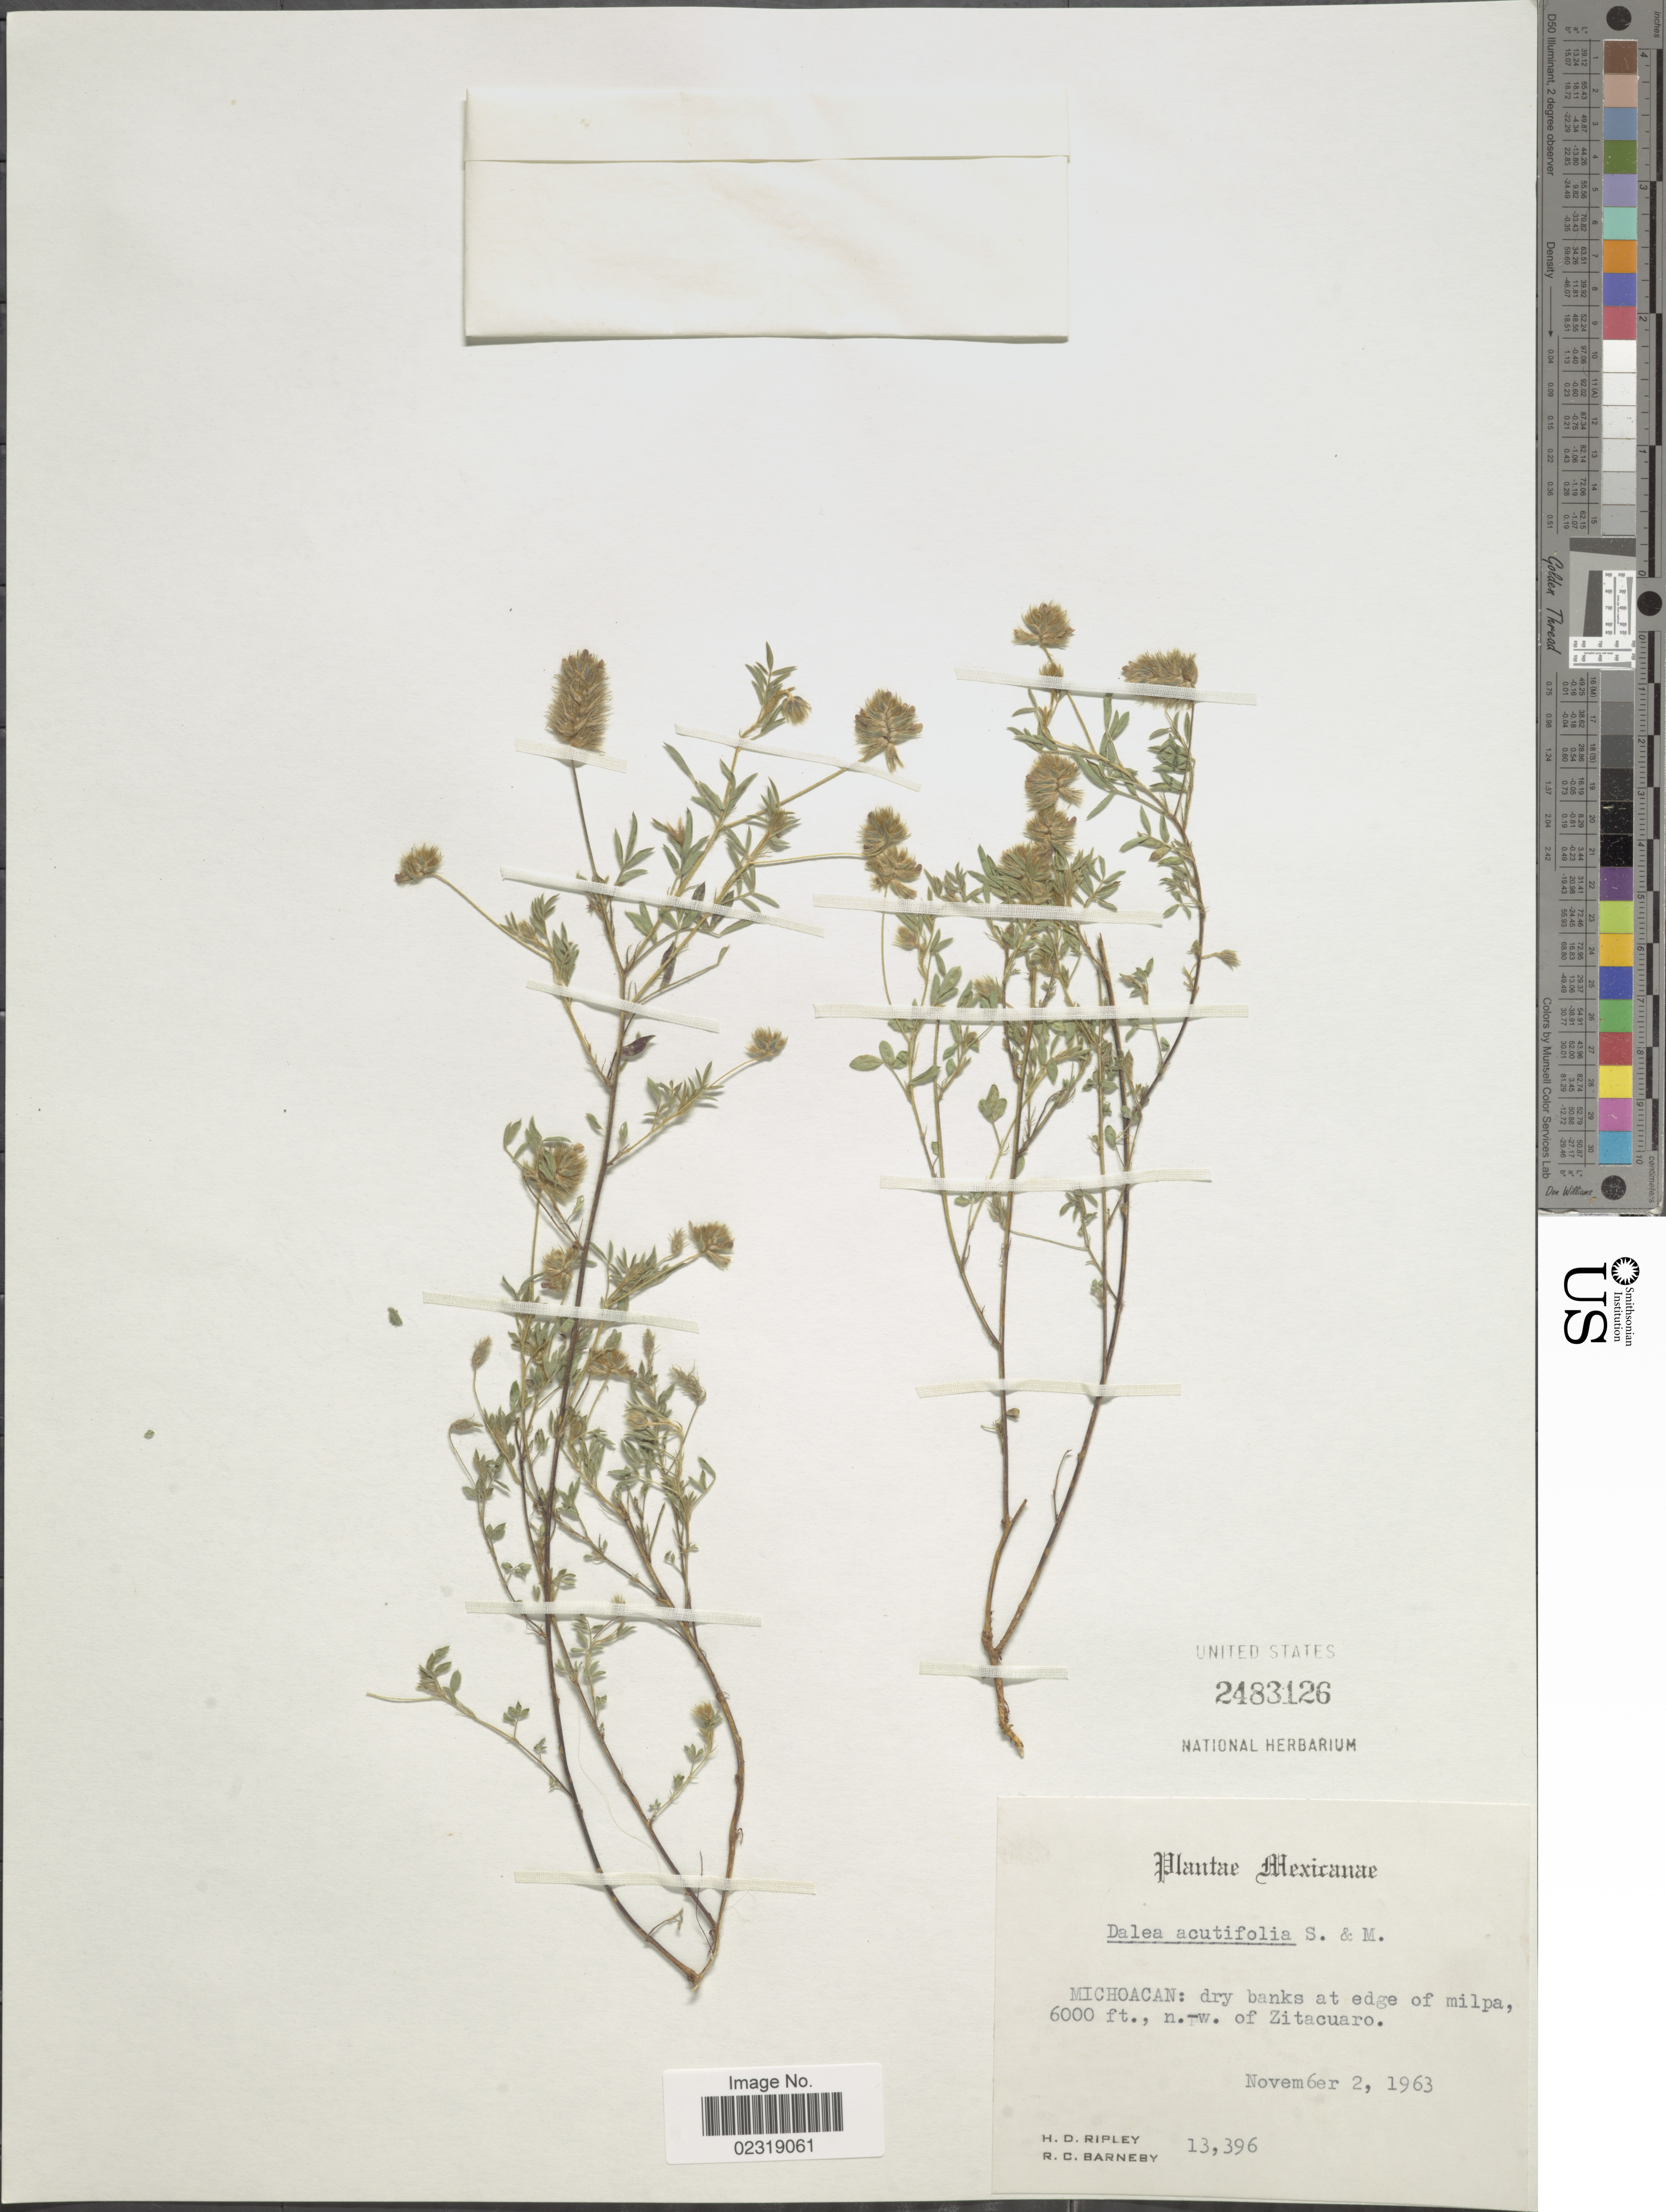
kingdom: Plantae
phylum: Tracheophyta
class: Magnoliopsida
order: Fabales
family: Fabaceae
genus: Dalea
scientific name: Dalea cliffortiana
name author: Willd.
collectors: H. Ripley & R. C. Barneby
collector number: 13396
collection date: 1963-11-02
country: Mexico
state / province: Michoacán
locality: Michoacan: dry banks at edge of milpa, n.w. of Zitacuaro.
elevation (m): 1829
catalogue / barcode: US 2483126